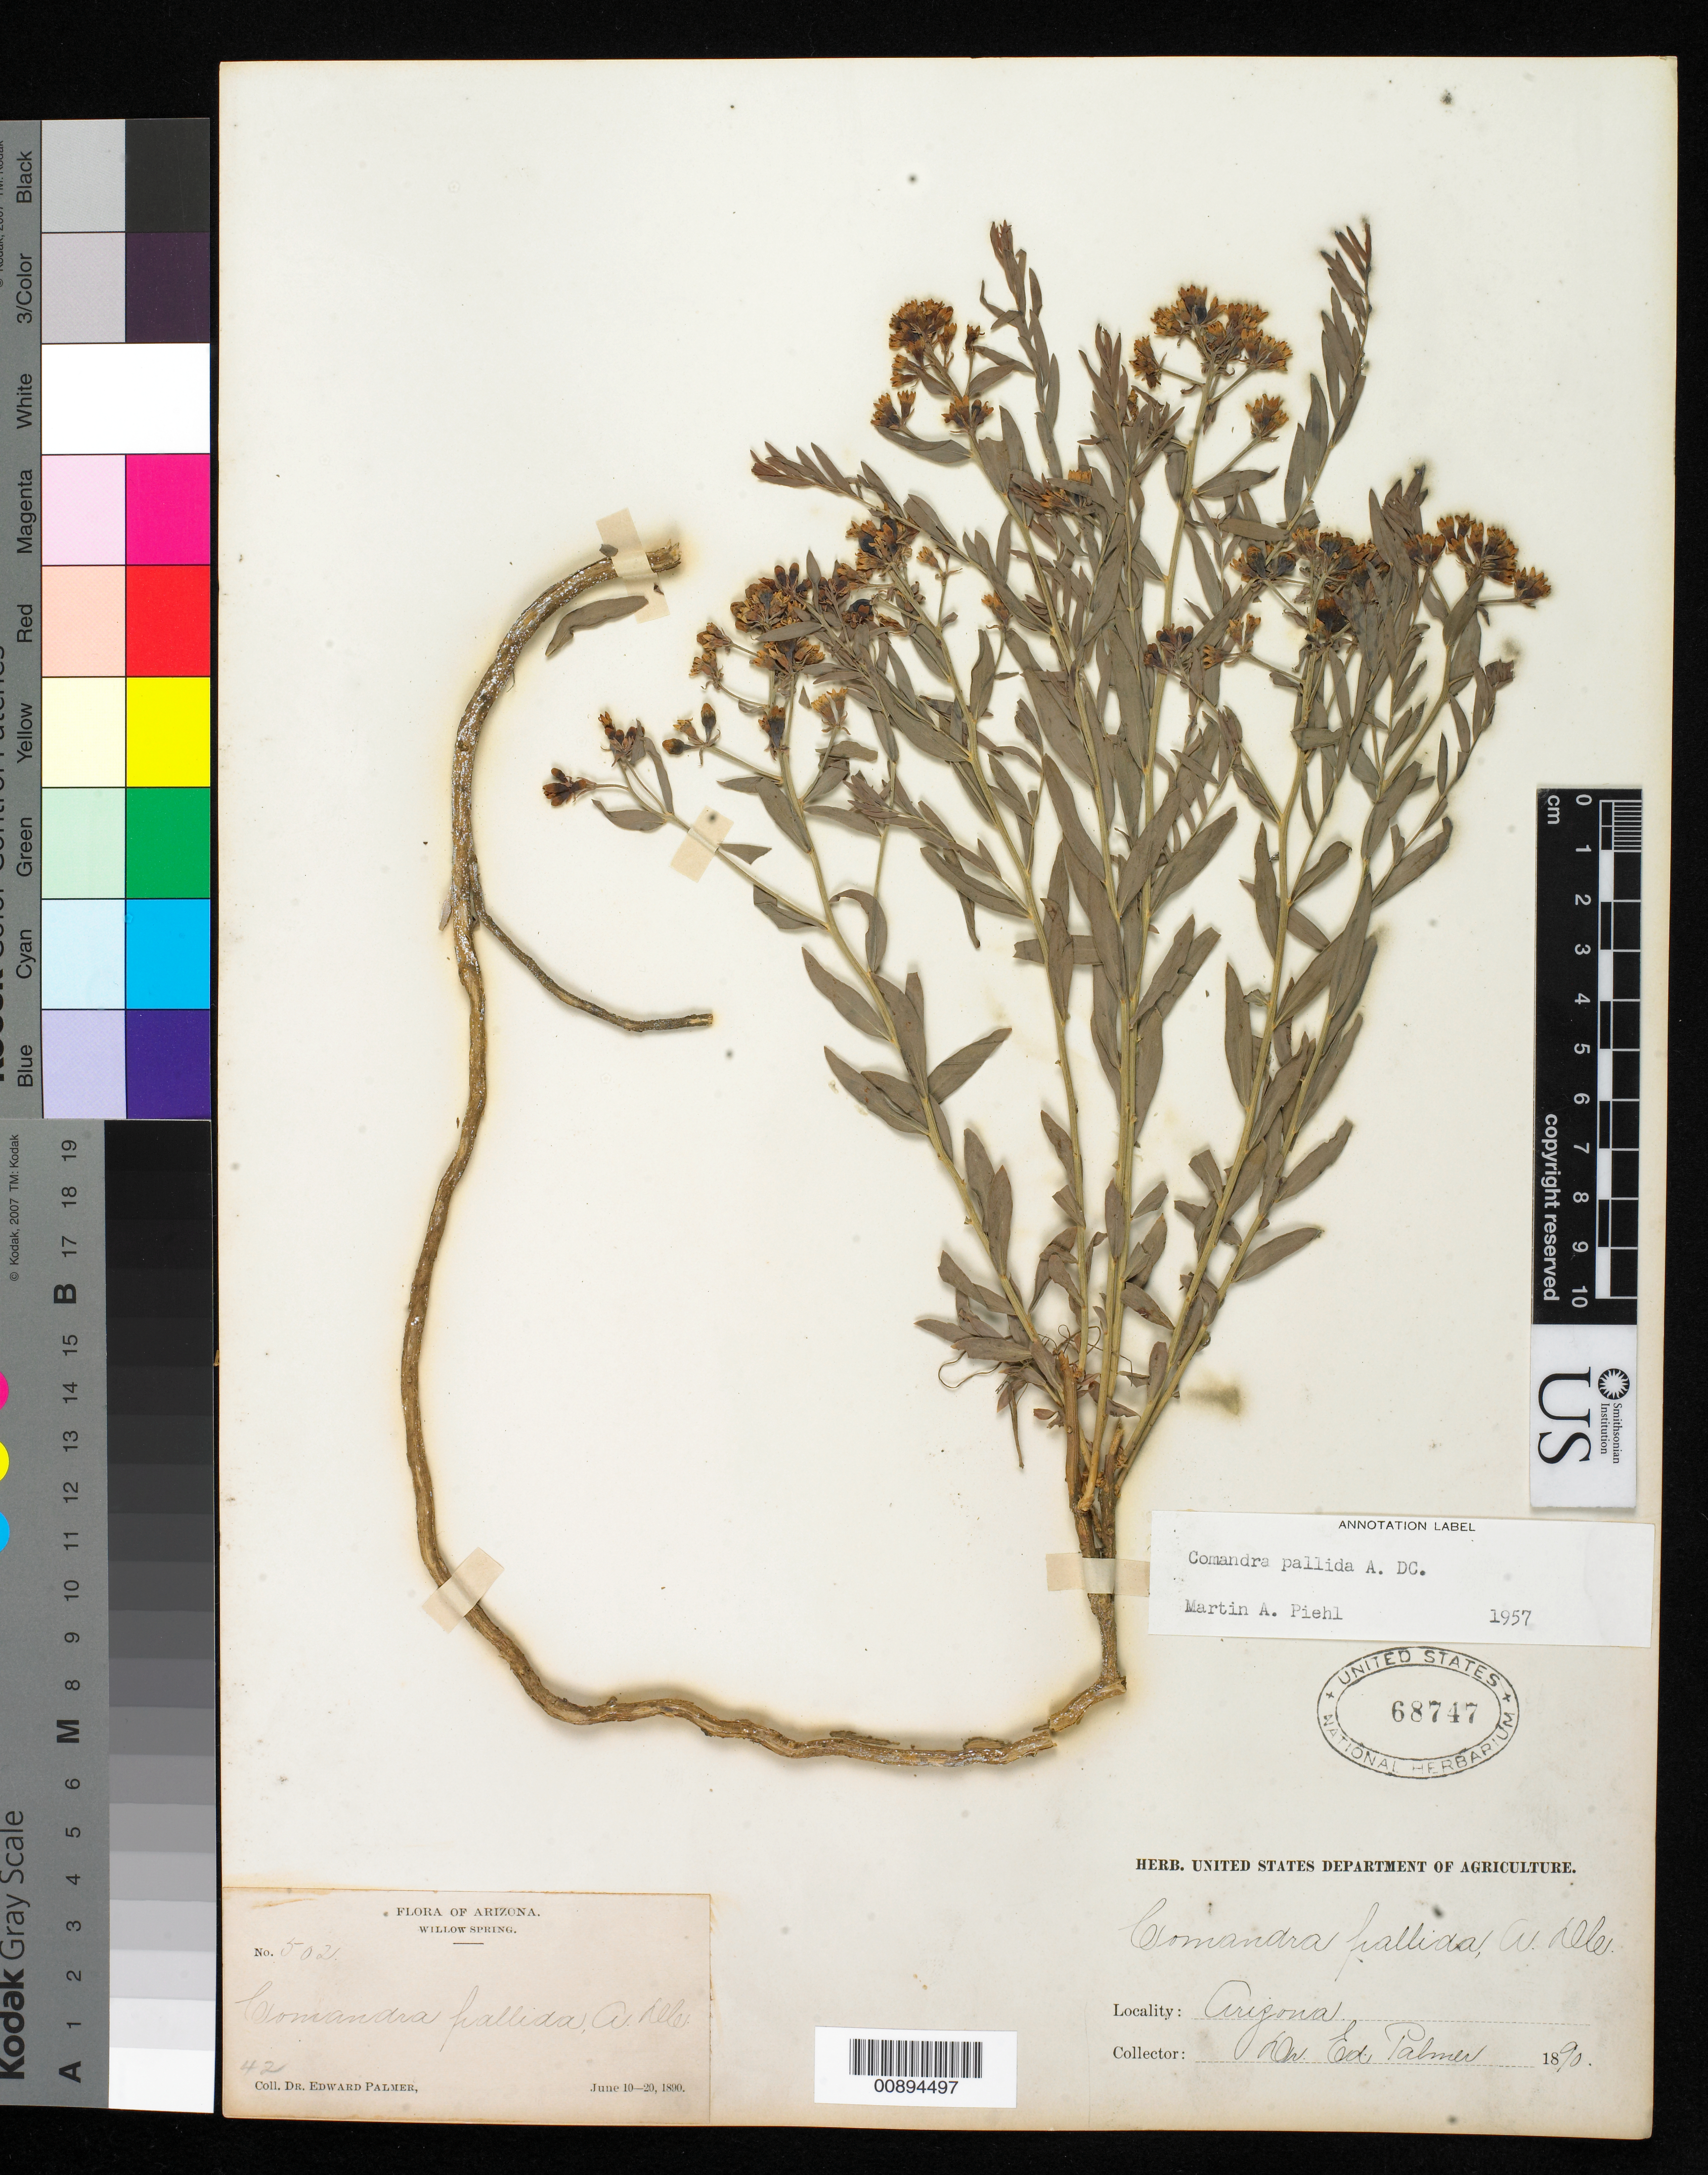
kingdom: Plantae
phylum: Tracheophyta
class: Magnoliopsida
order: Santalales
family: Comandraceae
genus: Comandra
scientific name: Comandra pallida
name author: A. DC.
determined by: Piehl, M. A.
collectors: E. Palmer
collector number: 502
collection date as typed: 10 Jun 1890 to 20 Jun 1890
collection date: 1890-06-10/1890-06-20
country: United States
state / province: Arizona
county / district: Coconino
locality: Willow Spring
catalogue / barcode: US 68747